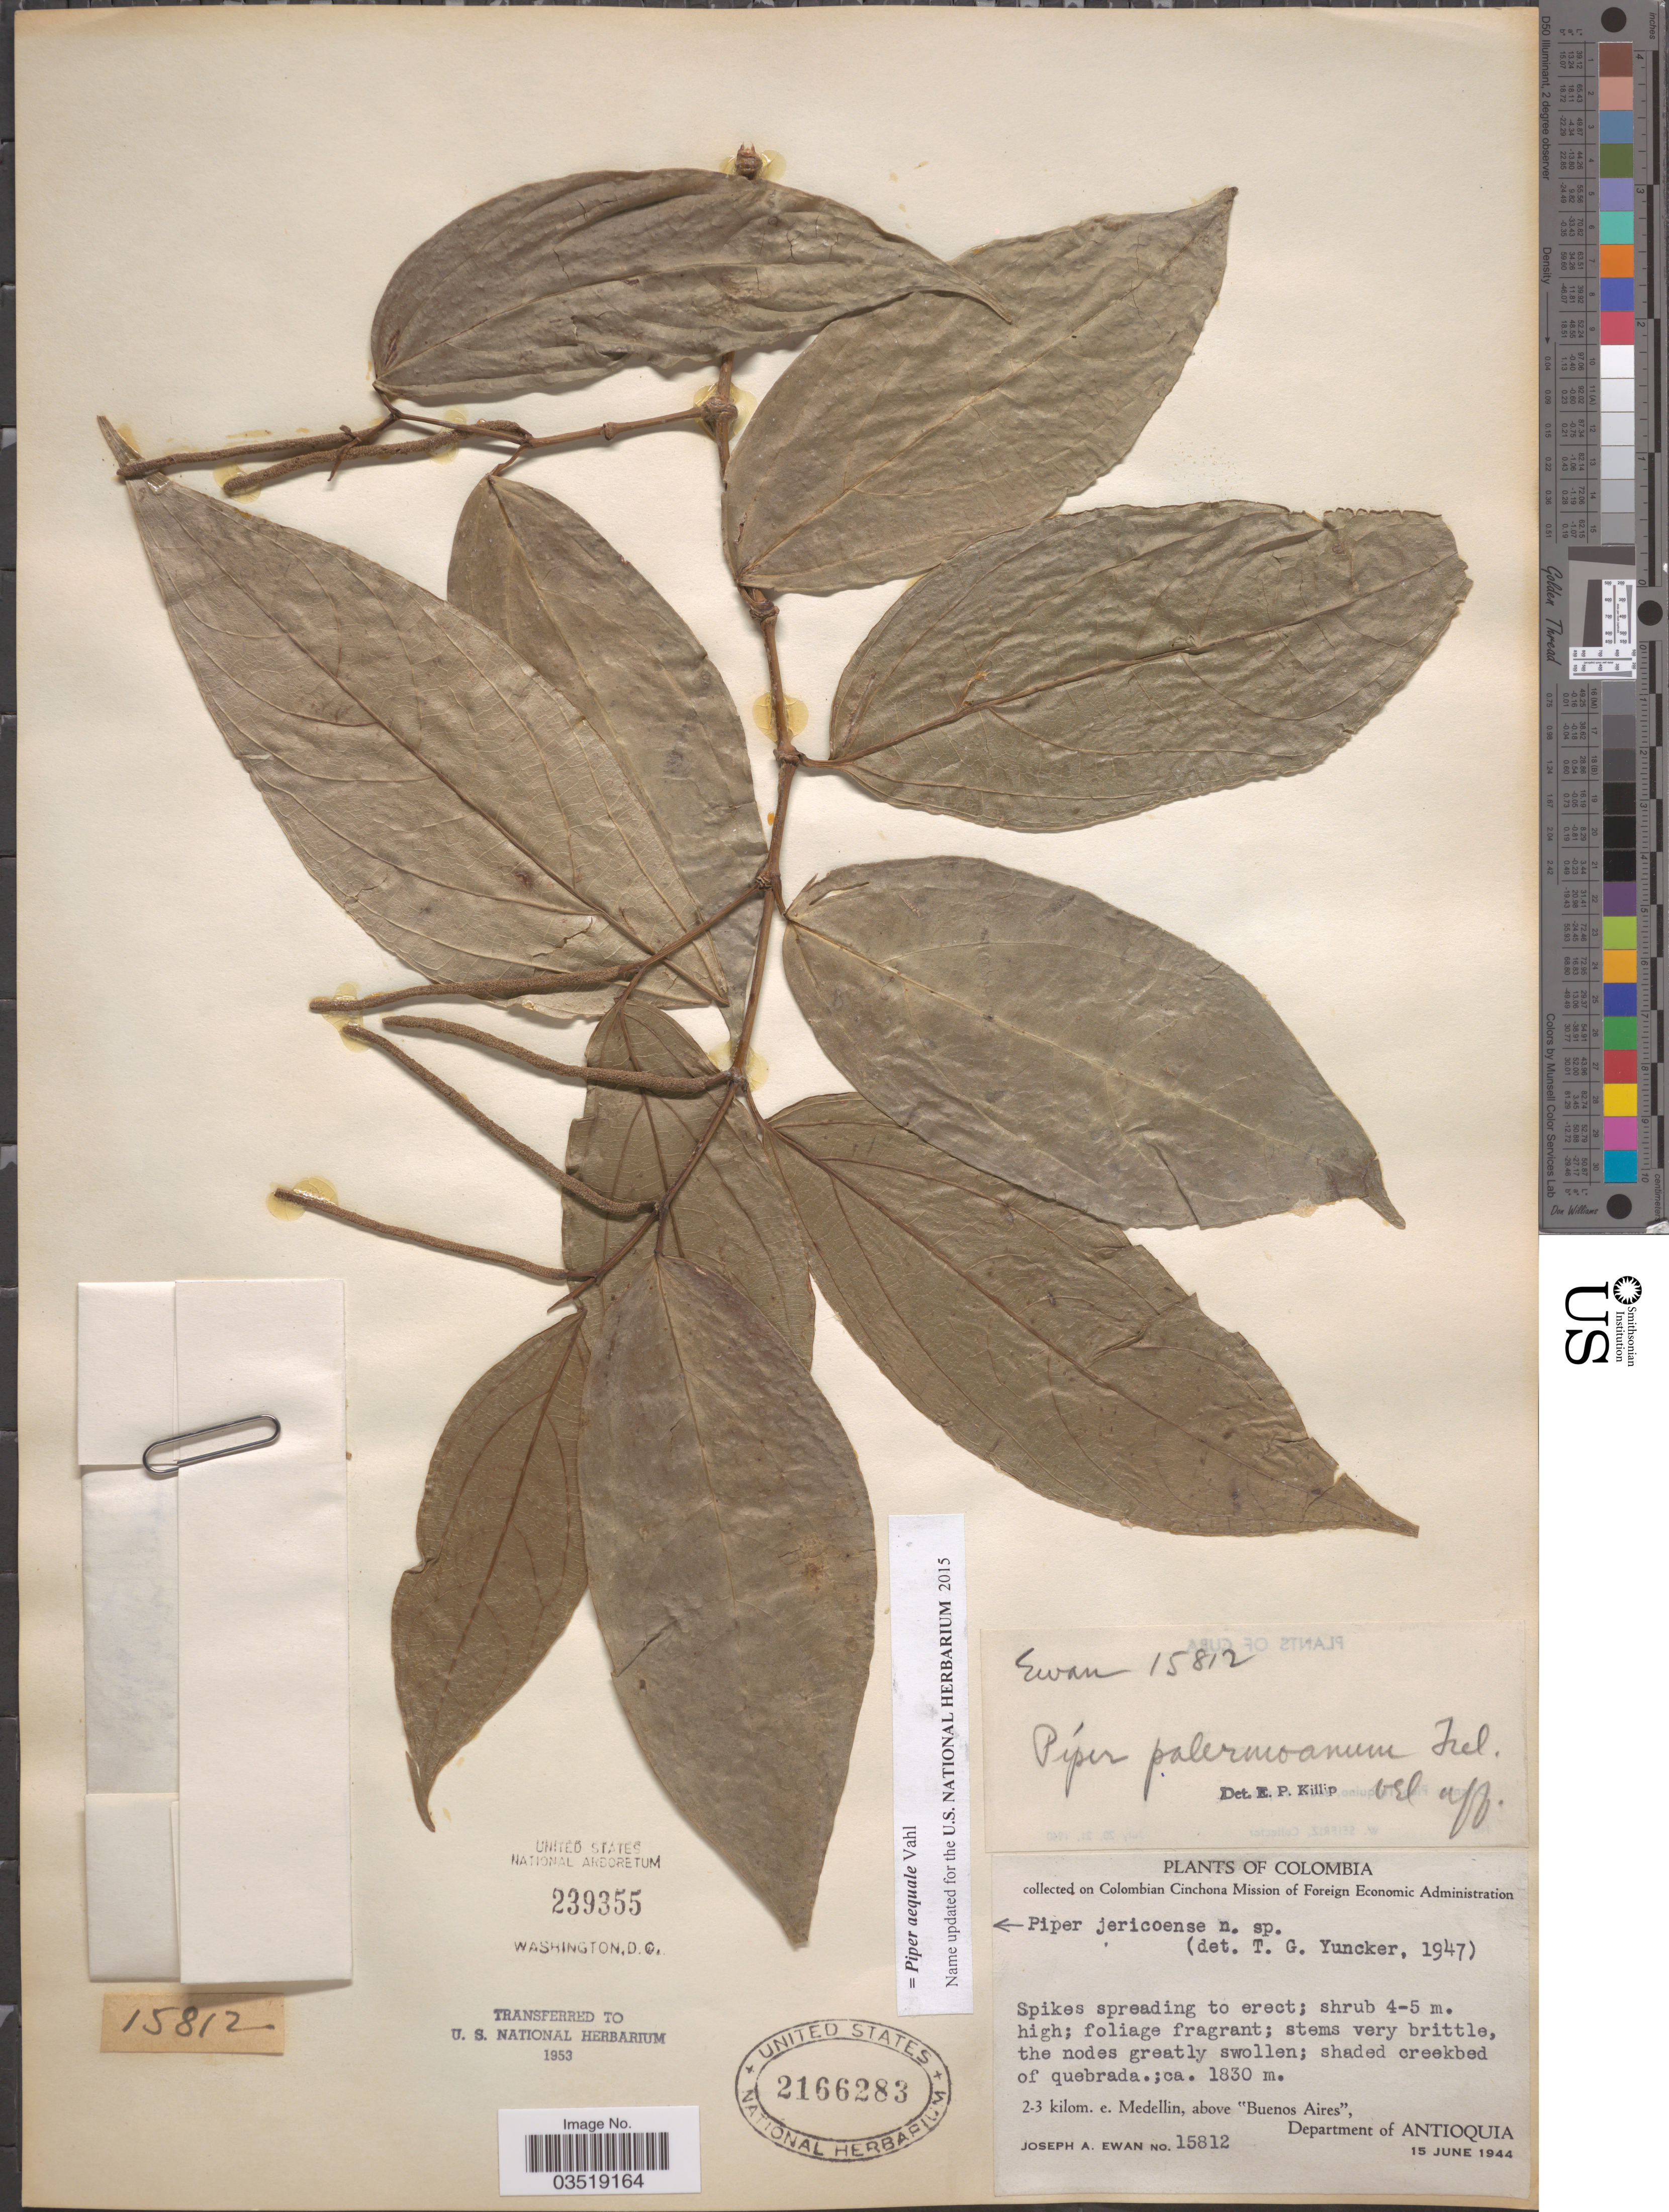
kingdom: Plantae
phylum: Tracheophyta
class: Magnoliopsida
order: Piperales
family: Piperaceae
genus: Piper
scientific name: Piper aequale var. aequale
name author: Vahl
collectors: J. A. Ewan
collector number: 15812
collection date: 1944-06-15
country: Colombia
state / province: Antioquia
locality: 2-3 kilom. e. Medellin, above "Buenos Aires", Department of Antioquia.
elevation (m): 1830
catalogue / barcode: US 2166283